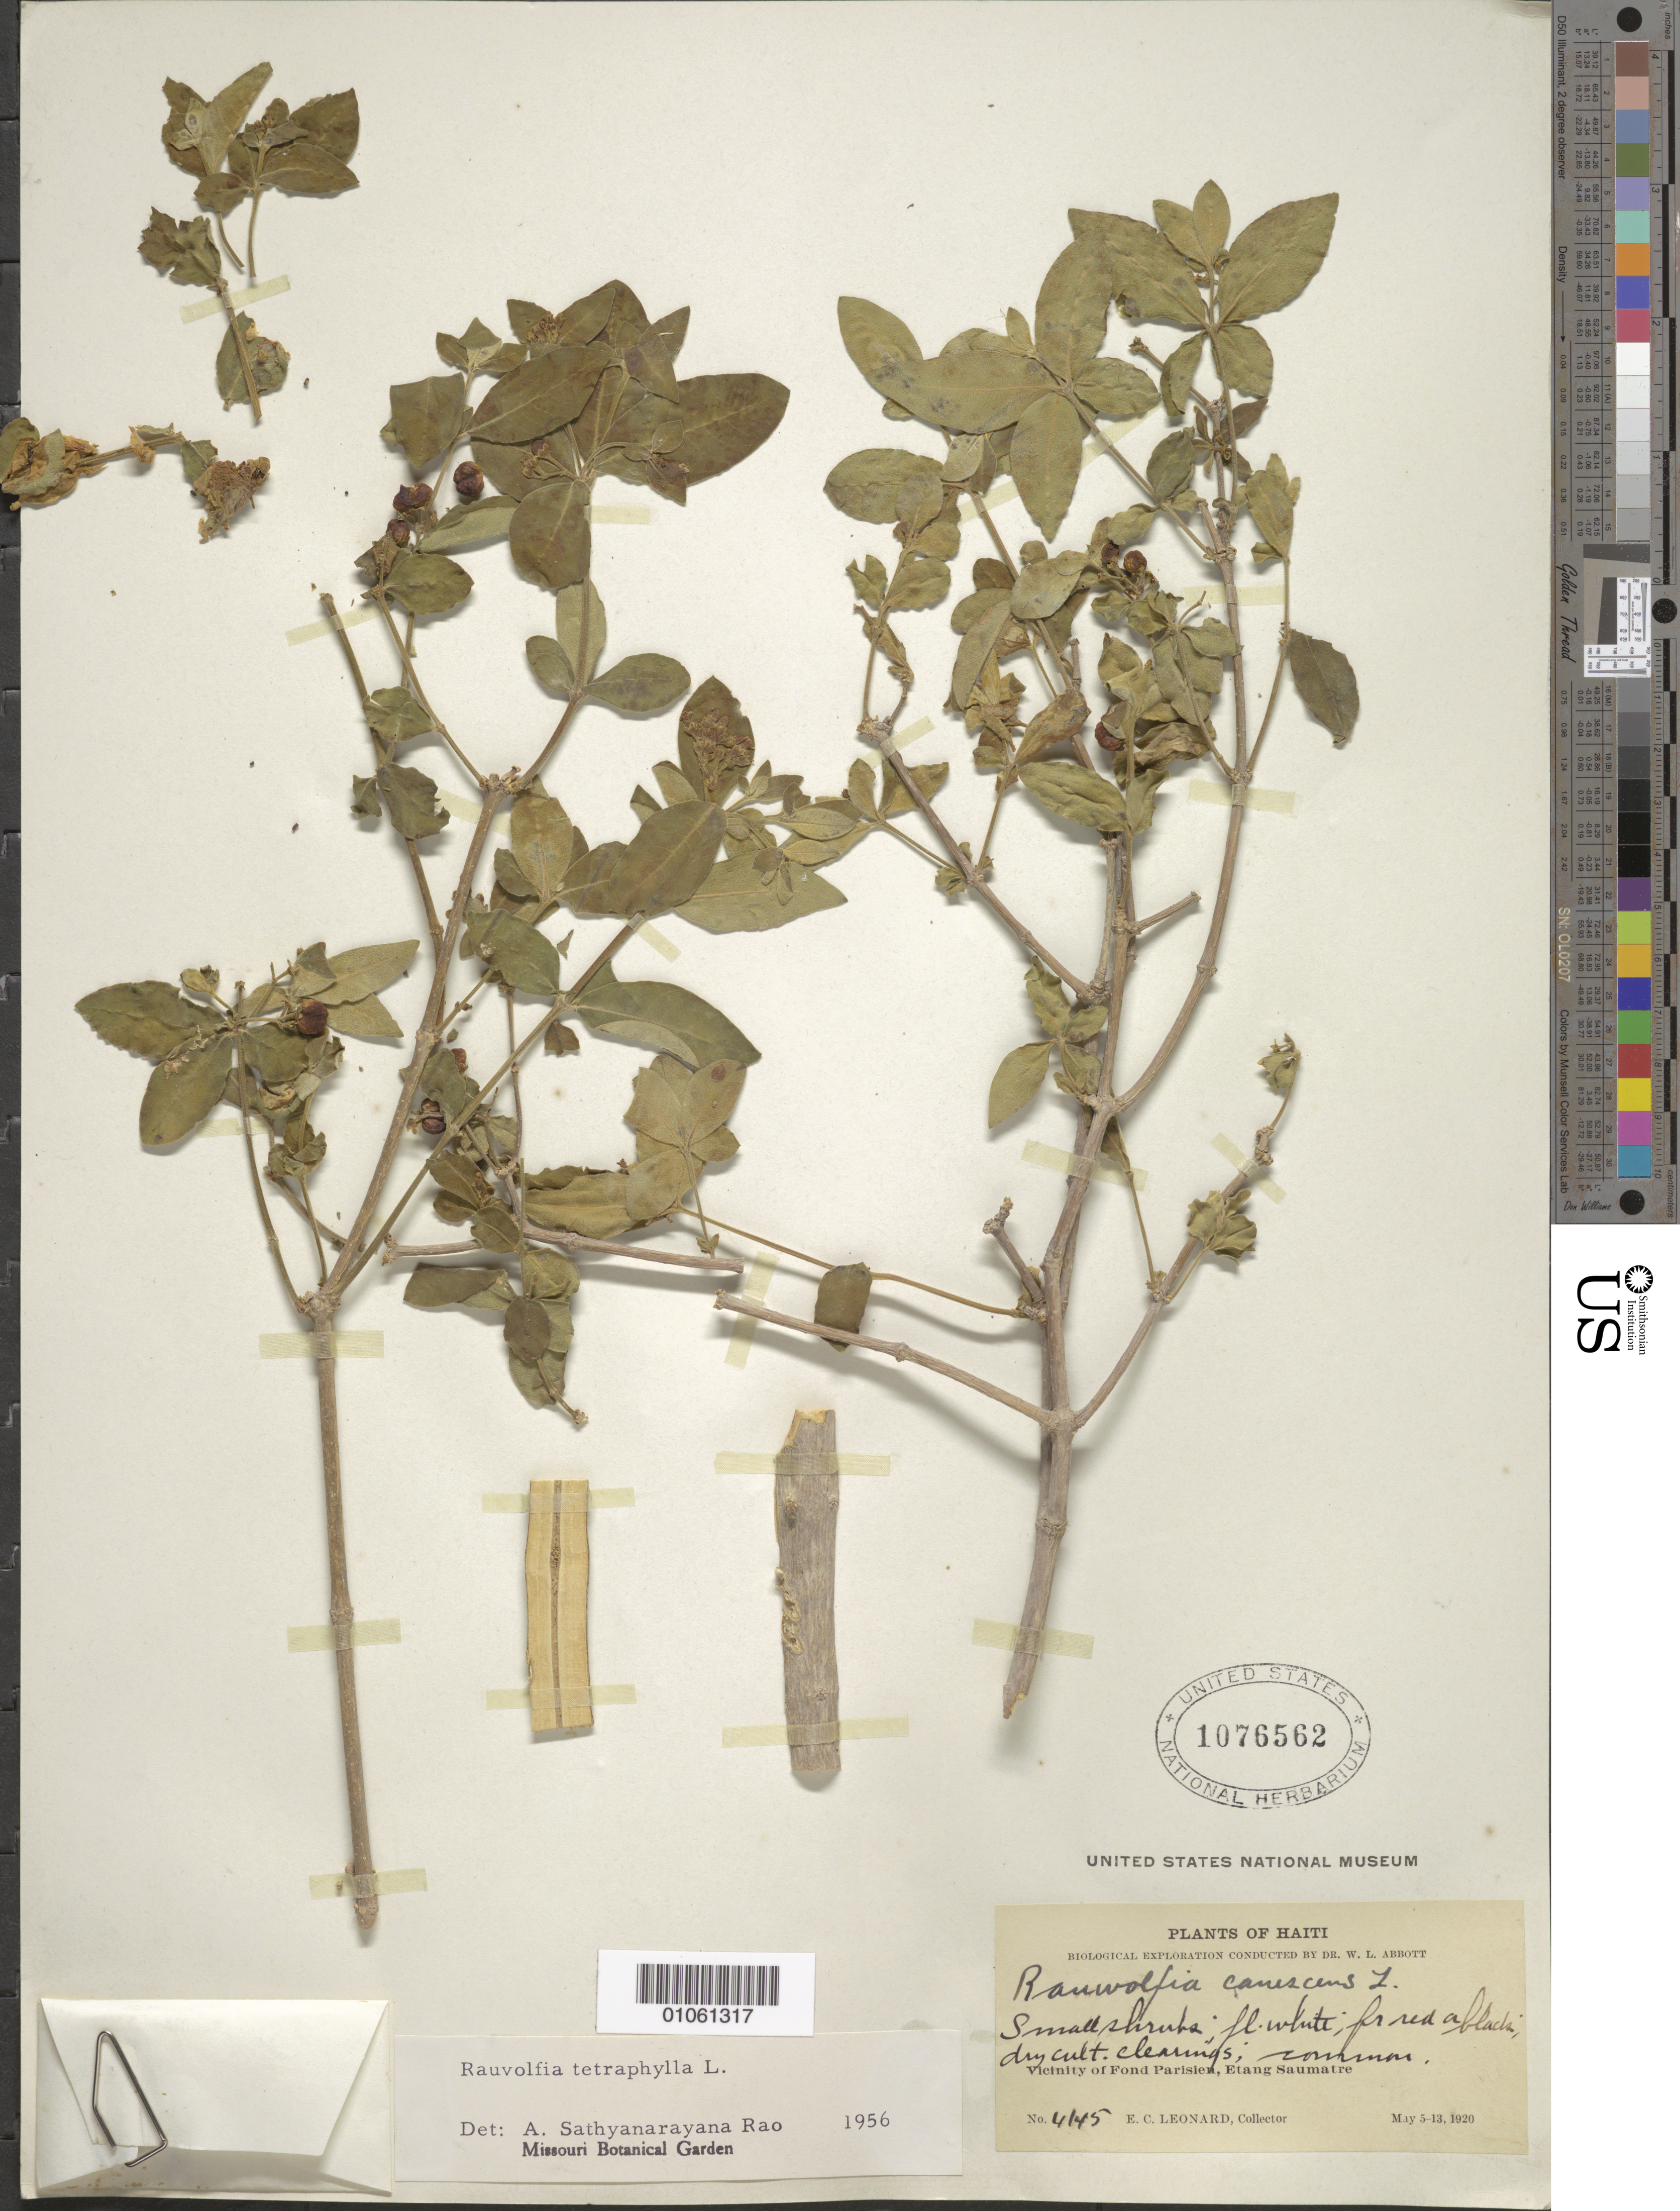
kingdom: Plantae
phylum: Tracheophyta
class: Magnoliopsida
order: Gentianales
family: Apocynaceae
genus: Rauvolfia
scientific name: Rauvolfia tetraphylla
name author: L.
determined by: Rao, A. S.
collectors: E. C. Leonard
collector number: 4145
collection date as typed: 05 May 1920 to 13 May 1920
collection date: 1920-05-05/1920-05-13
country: Haiti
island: Hispaniola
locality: Etang Saumatre, vicinity of Fond Parisien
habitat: Dry cult. Clearings; common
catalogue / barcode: US 1076562